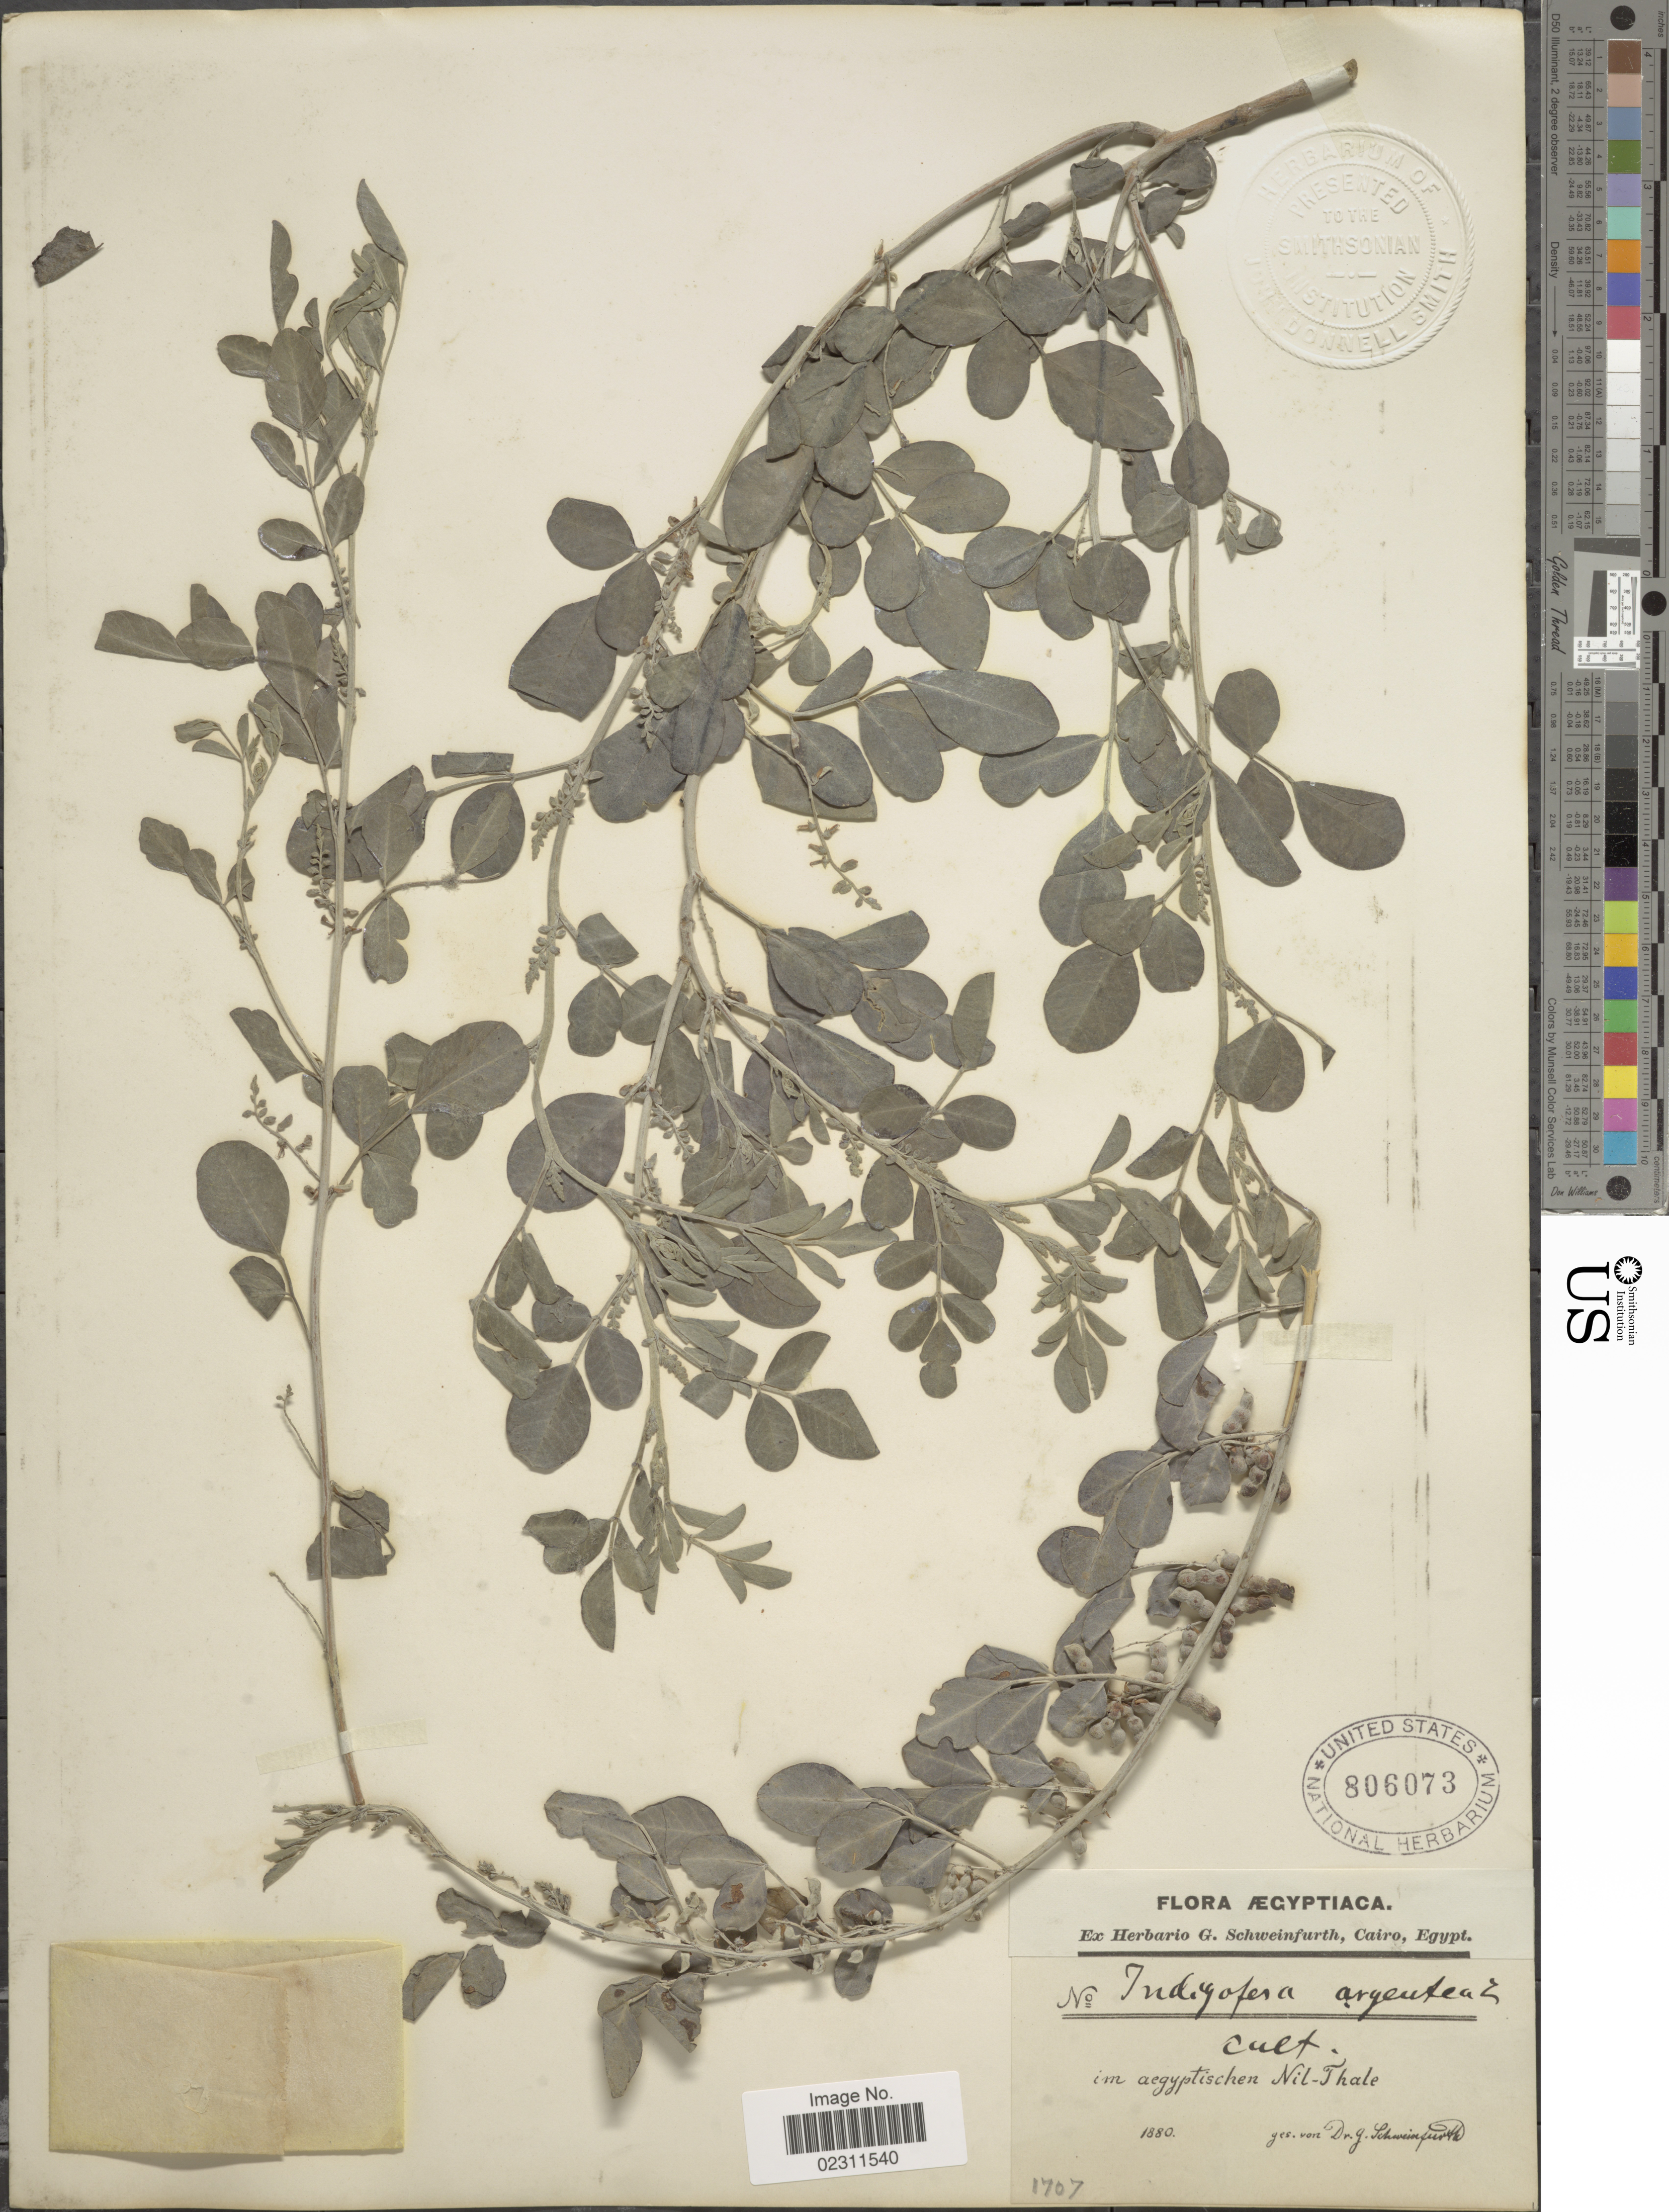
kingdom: Plantae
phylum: Tracheophyta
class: Magnoliopsida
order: Fabales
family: Fabaceae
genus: Indigofera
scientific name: Indigofera argentea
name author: L.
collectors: G. A. Schweinfurth (herbarium)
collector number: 1707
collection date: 1880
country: Egypt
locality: Aegyptischen Nil-Thale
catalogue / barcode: US 806073